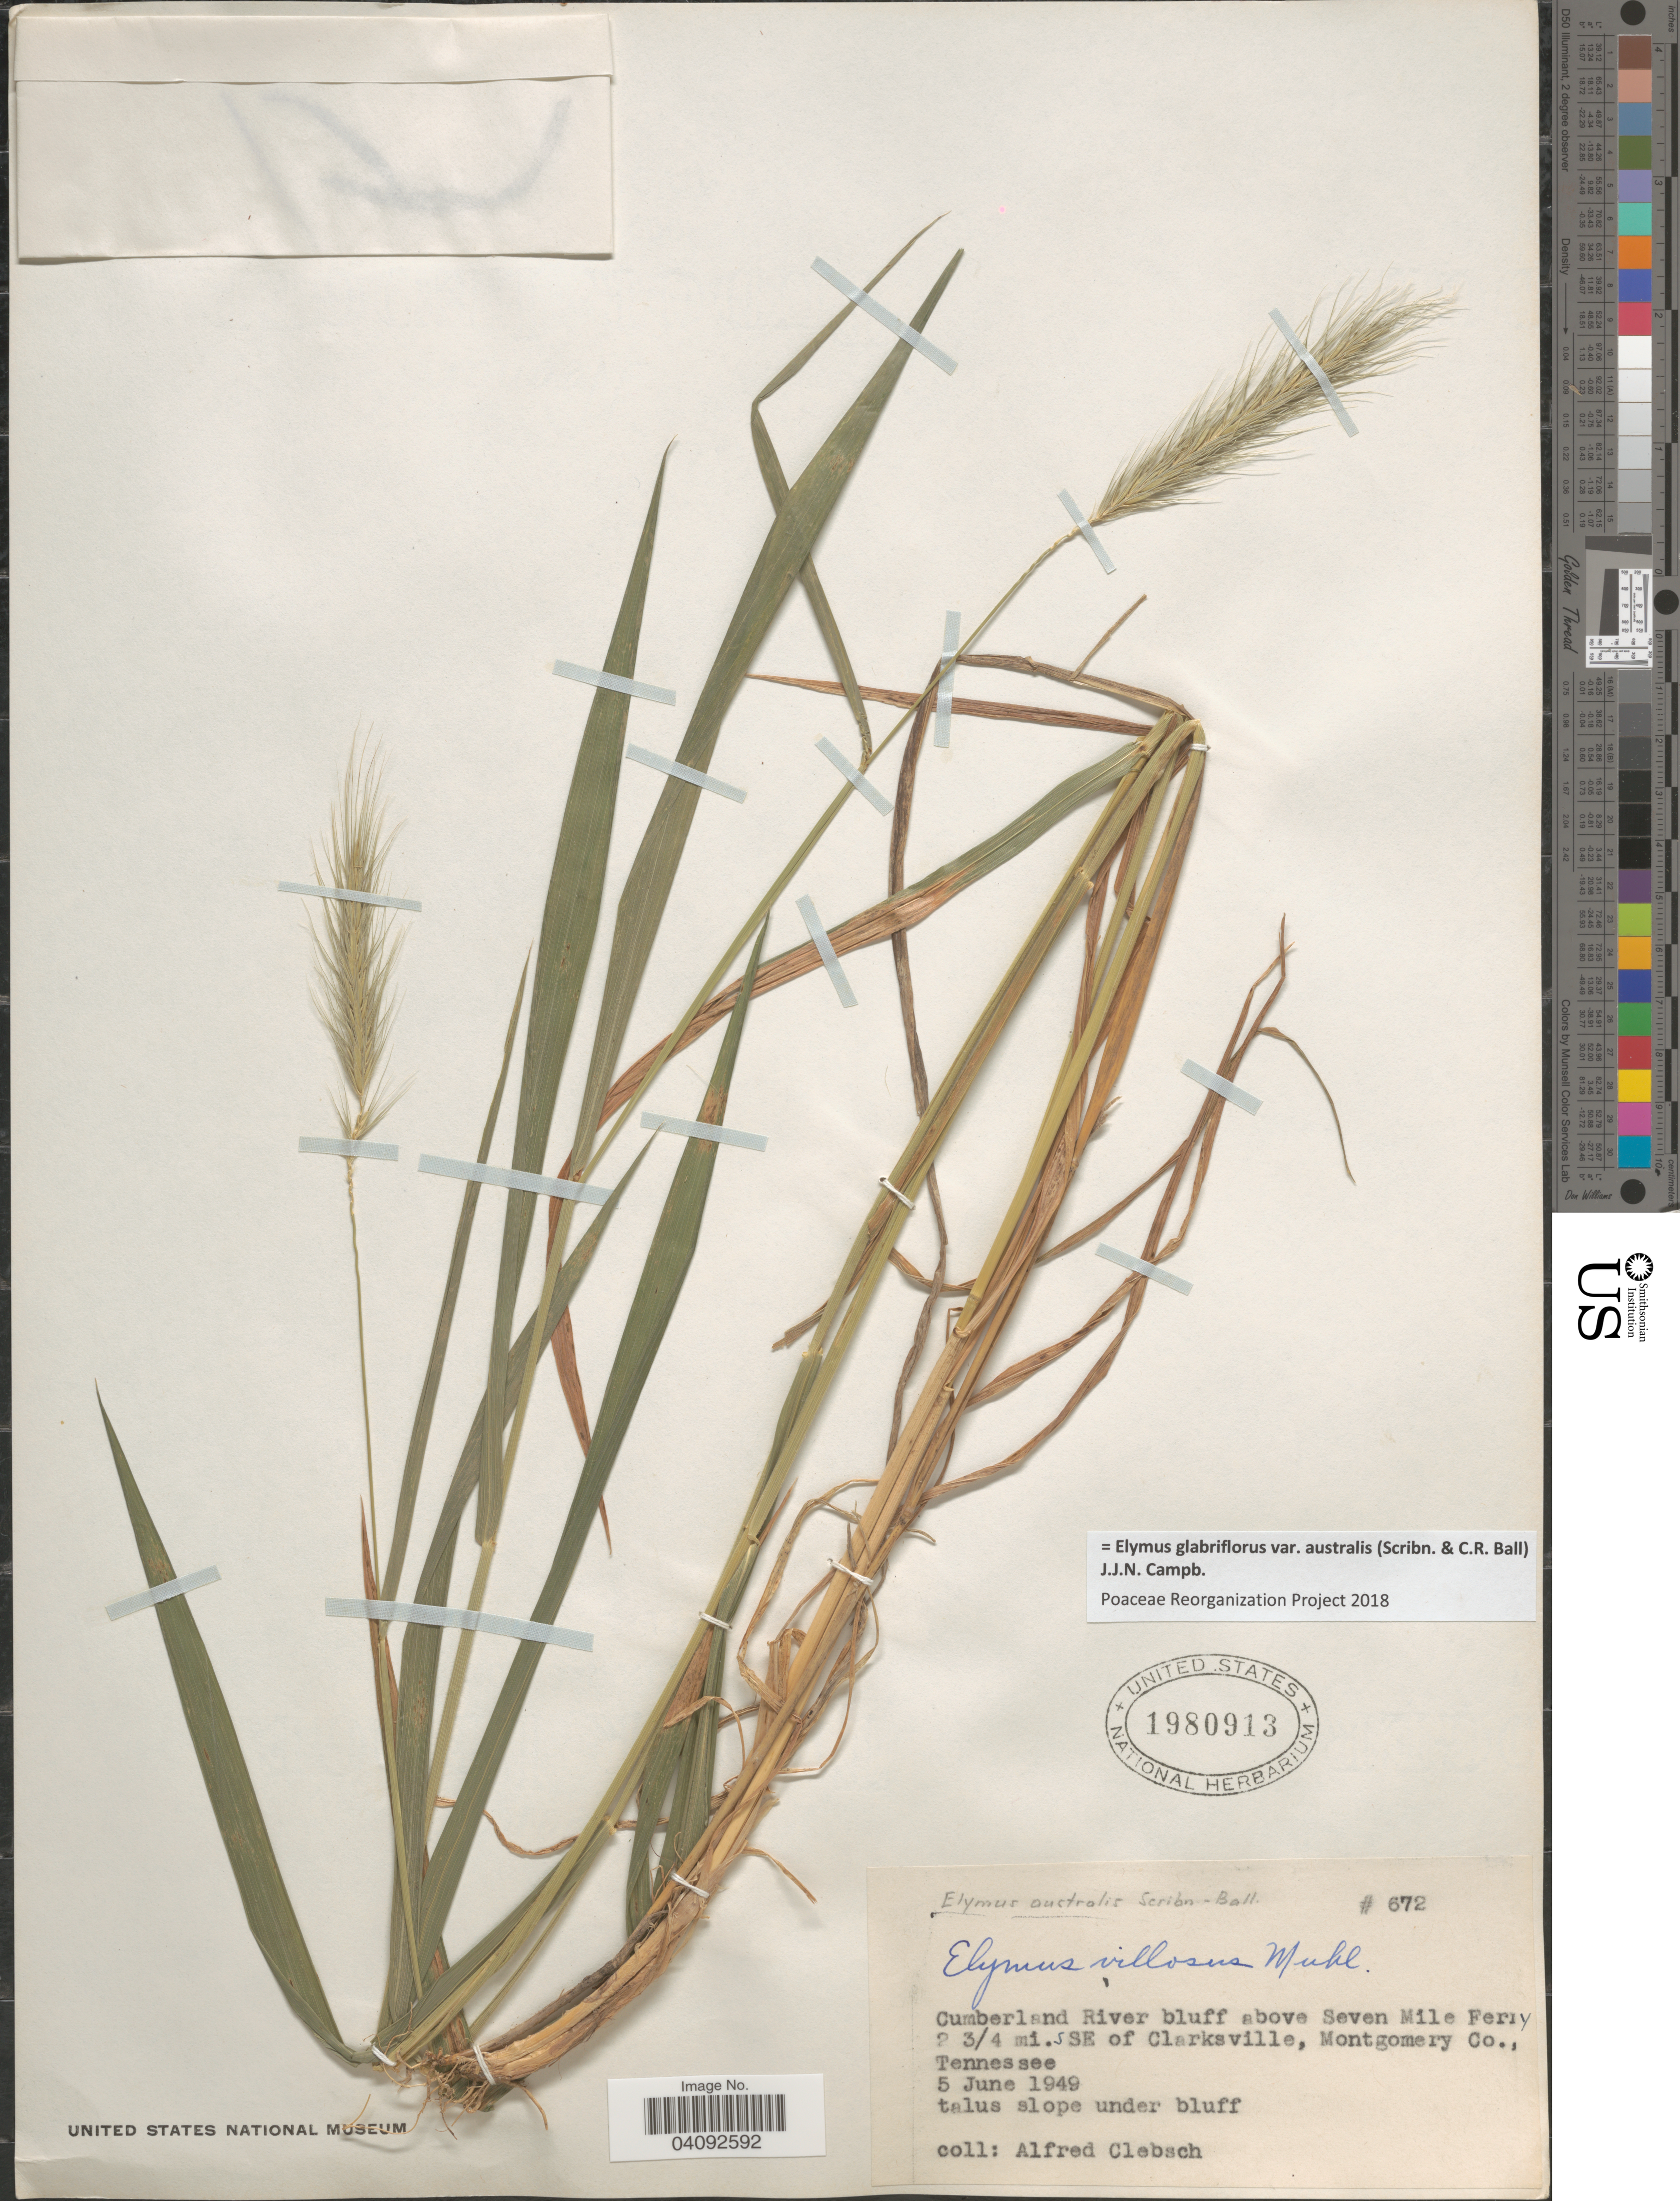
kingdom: Plantae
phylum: Tracheophyta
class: Liliopsida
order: Poales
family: Poaceae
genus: Elymus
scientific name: Elymus glabriflorus var. australis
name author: (Scribn. & C.R. Ball) J.J.N. Campb.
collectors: A. Clebsch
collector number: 672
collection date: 1949-06-05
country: United States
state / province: Tennessee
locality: Cumberland River bluff above Seven Mile Ferry 2 ¾ mi. SSE of Clarksville, Montgomery Co.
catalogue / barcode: US 1980913